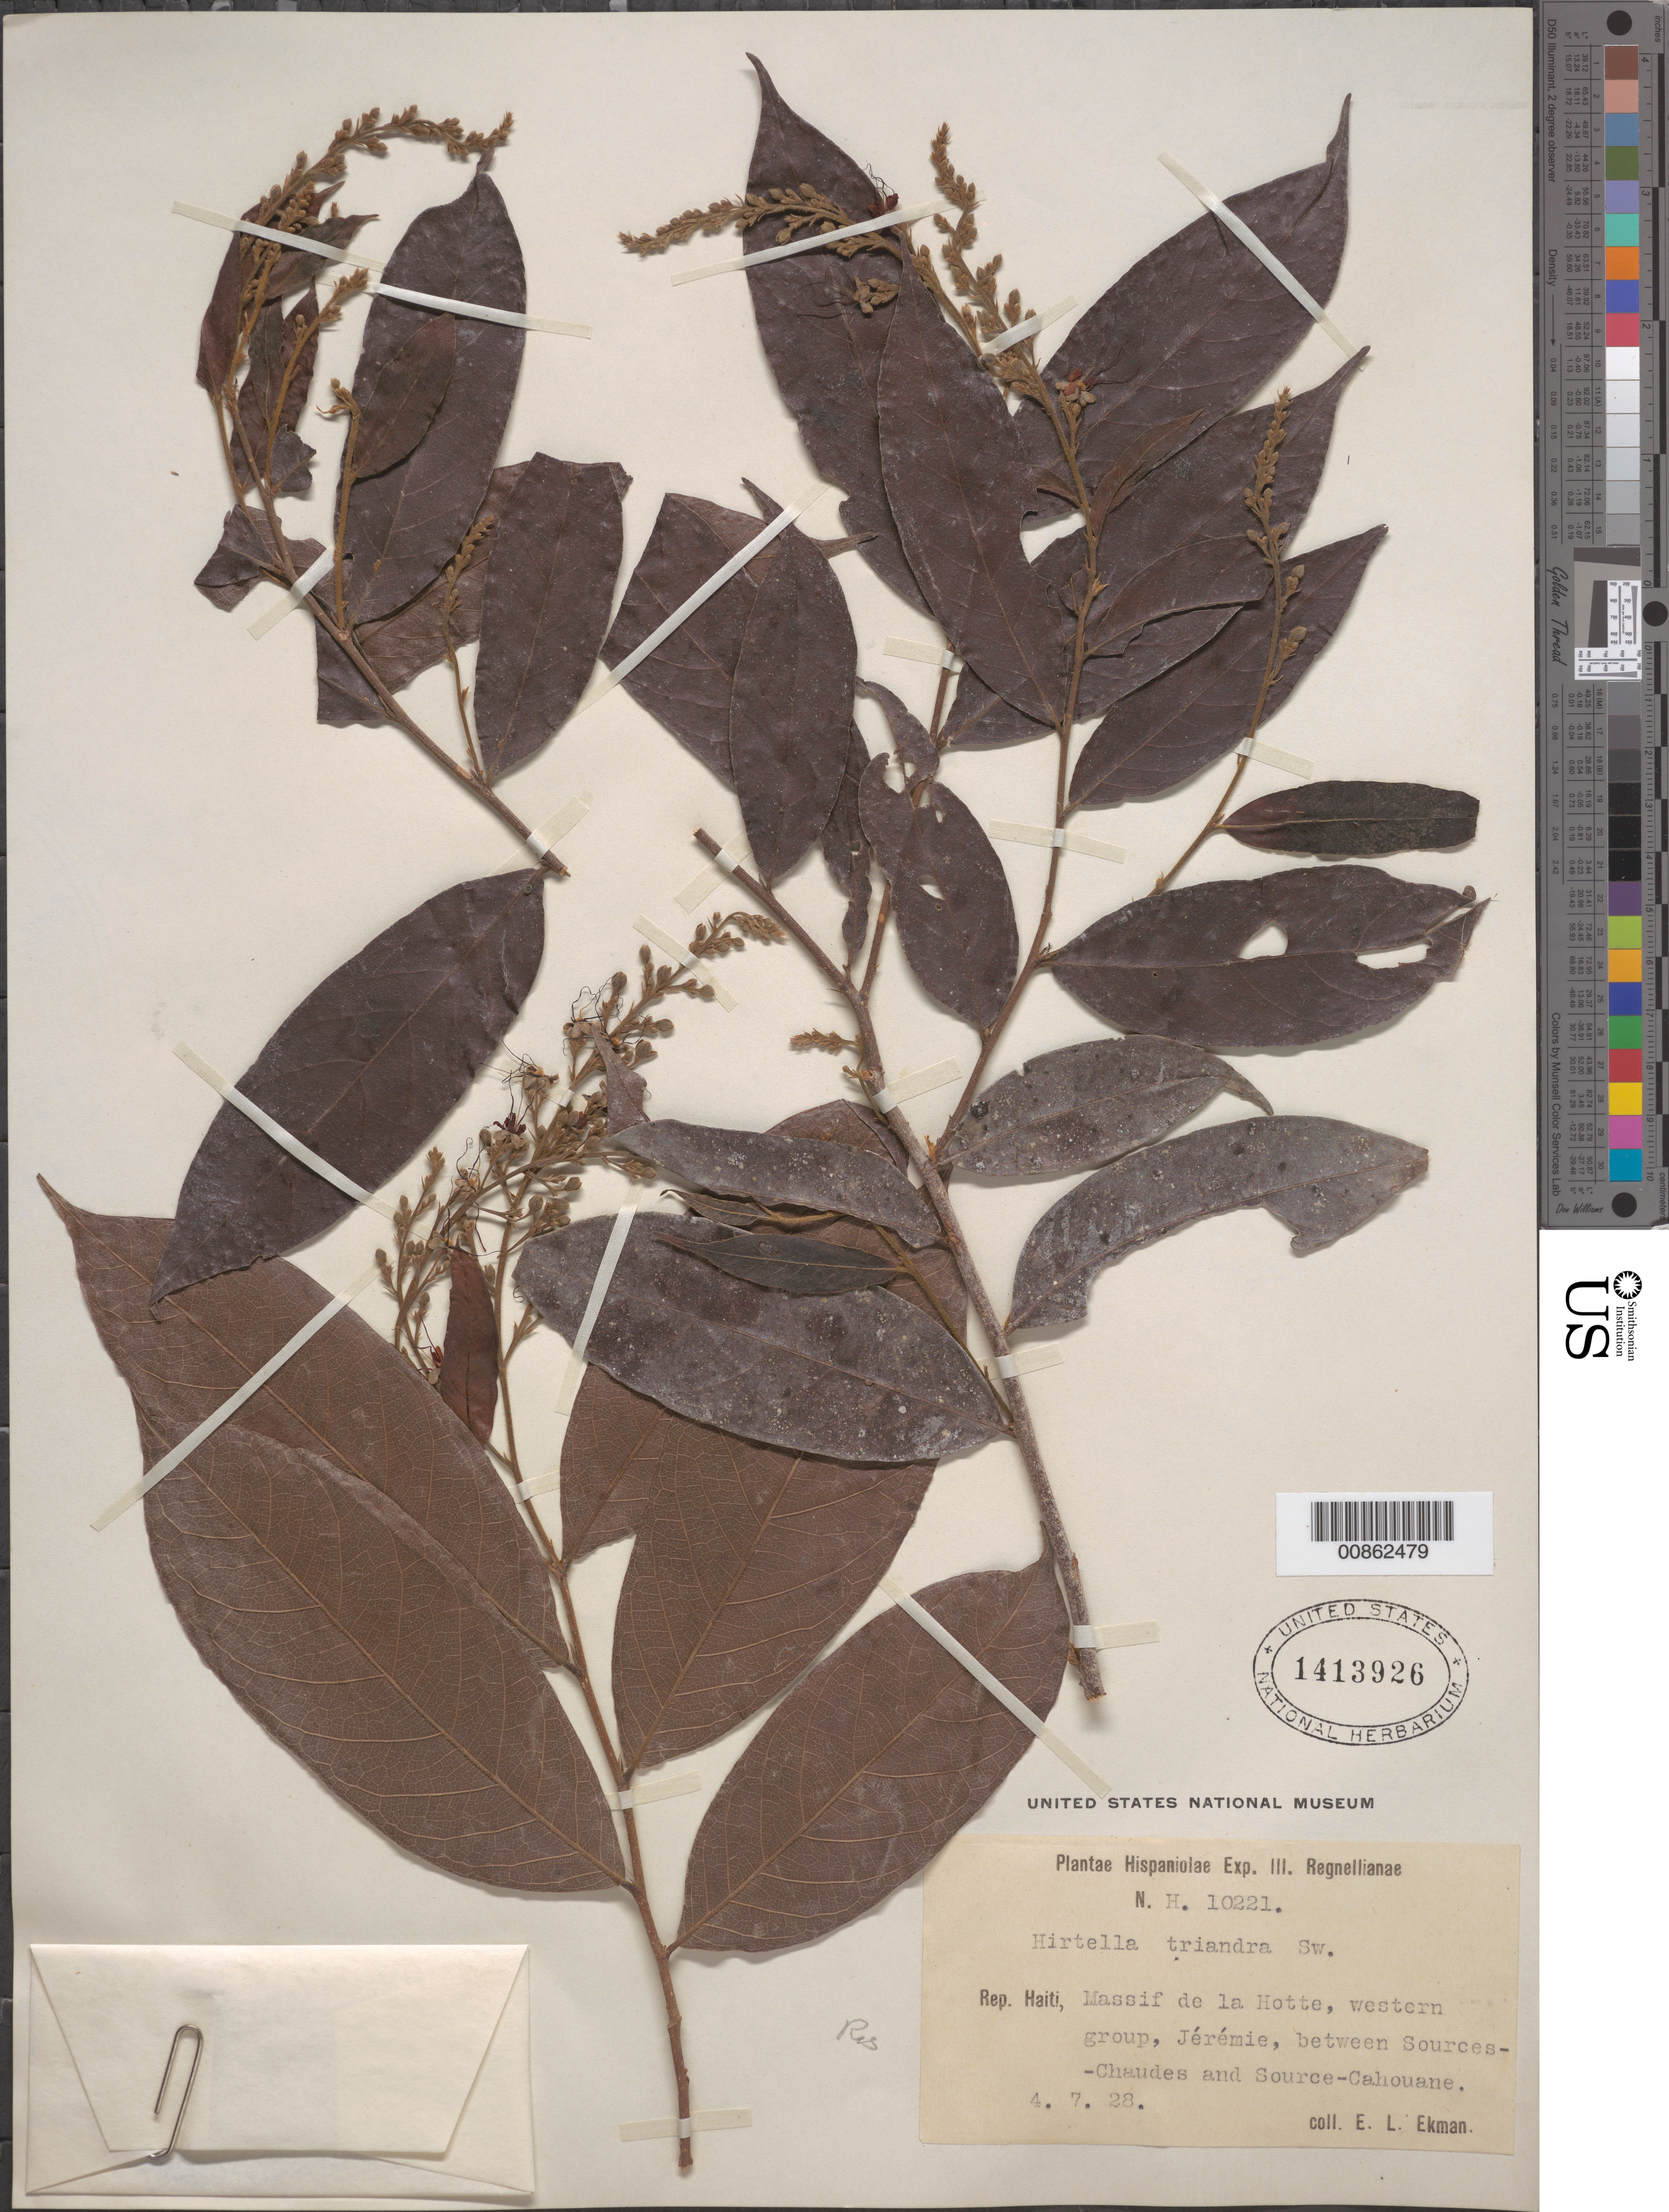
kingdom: Plantae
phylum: Tracheophyta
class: Magnoliopsida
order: Malpighiales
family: Chrysobalanaceae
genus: Hirtella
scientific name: Hirtella triandra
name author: Sw.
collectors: E. L. Ekman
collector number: H 10221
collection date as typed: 04 Jul 1928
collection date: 1928-07-04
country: Haiti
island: Hispaniola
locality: Massif de la Hotte, western group, Jérémie, between Sources-Chaudes and Source-Cahouane.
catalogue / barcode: US 1413926